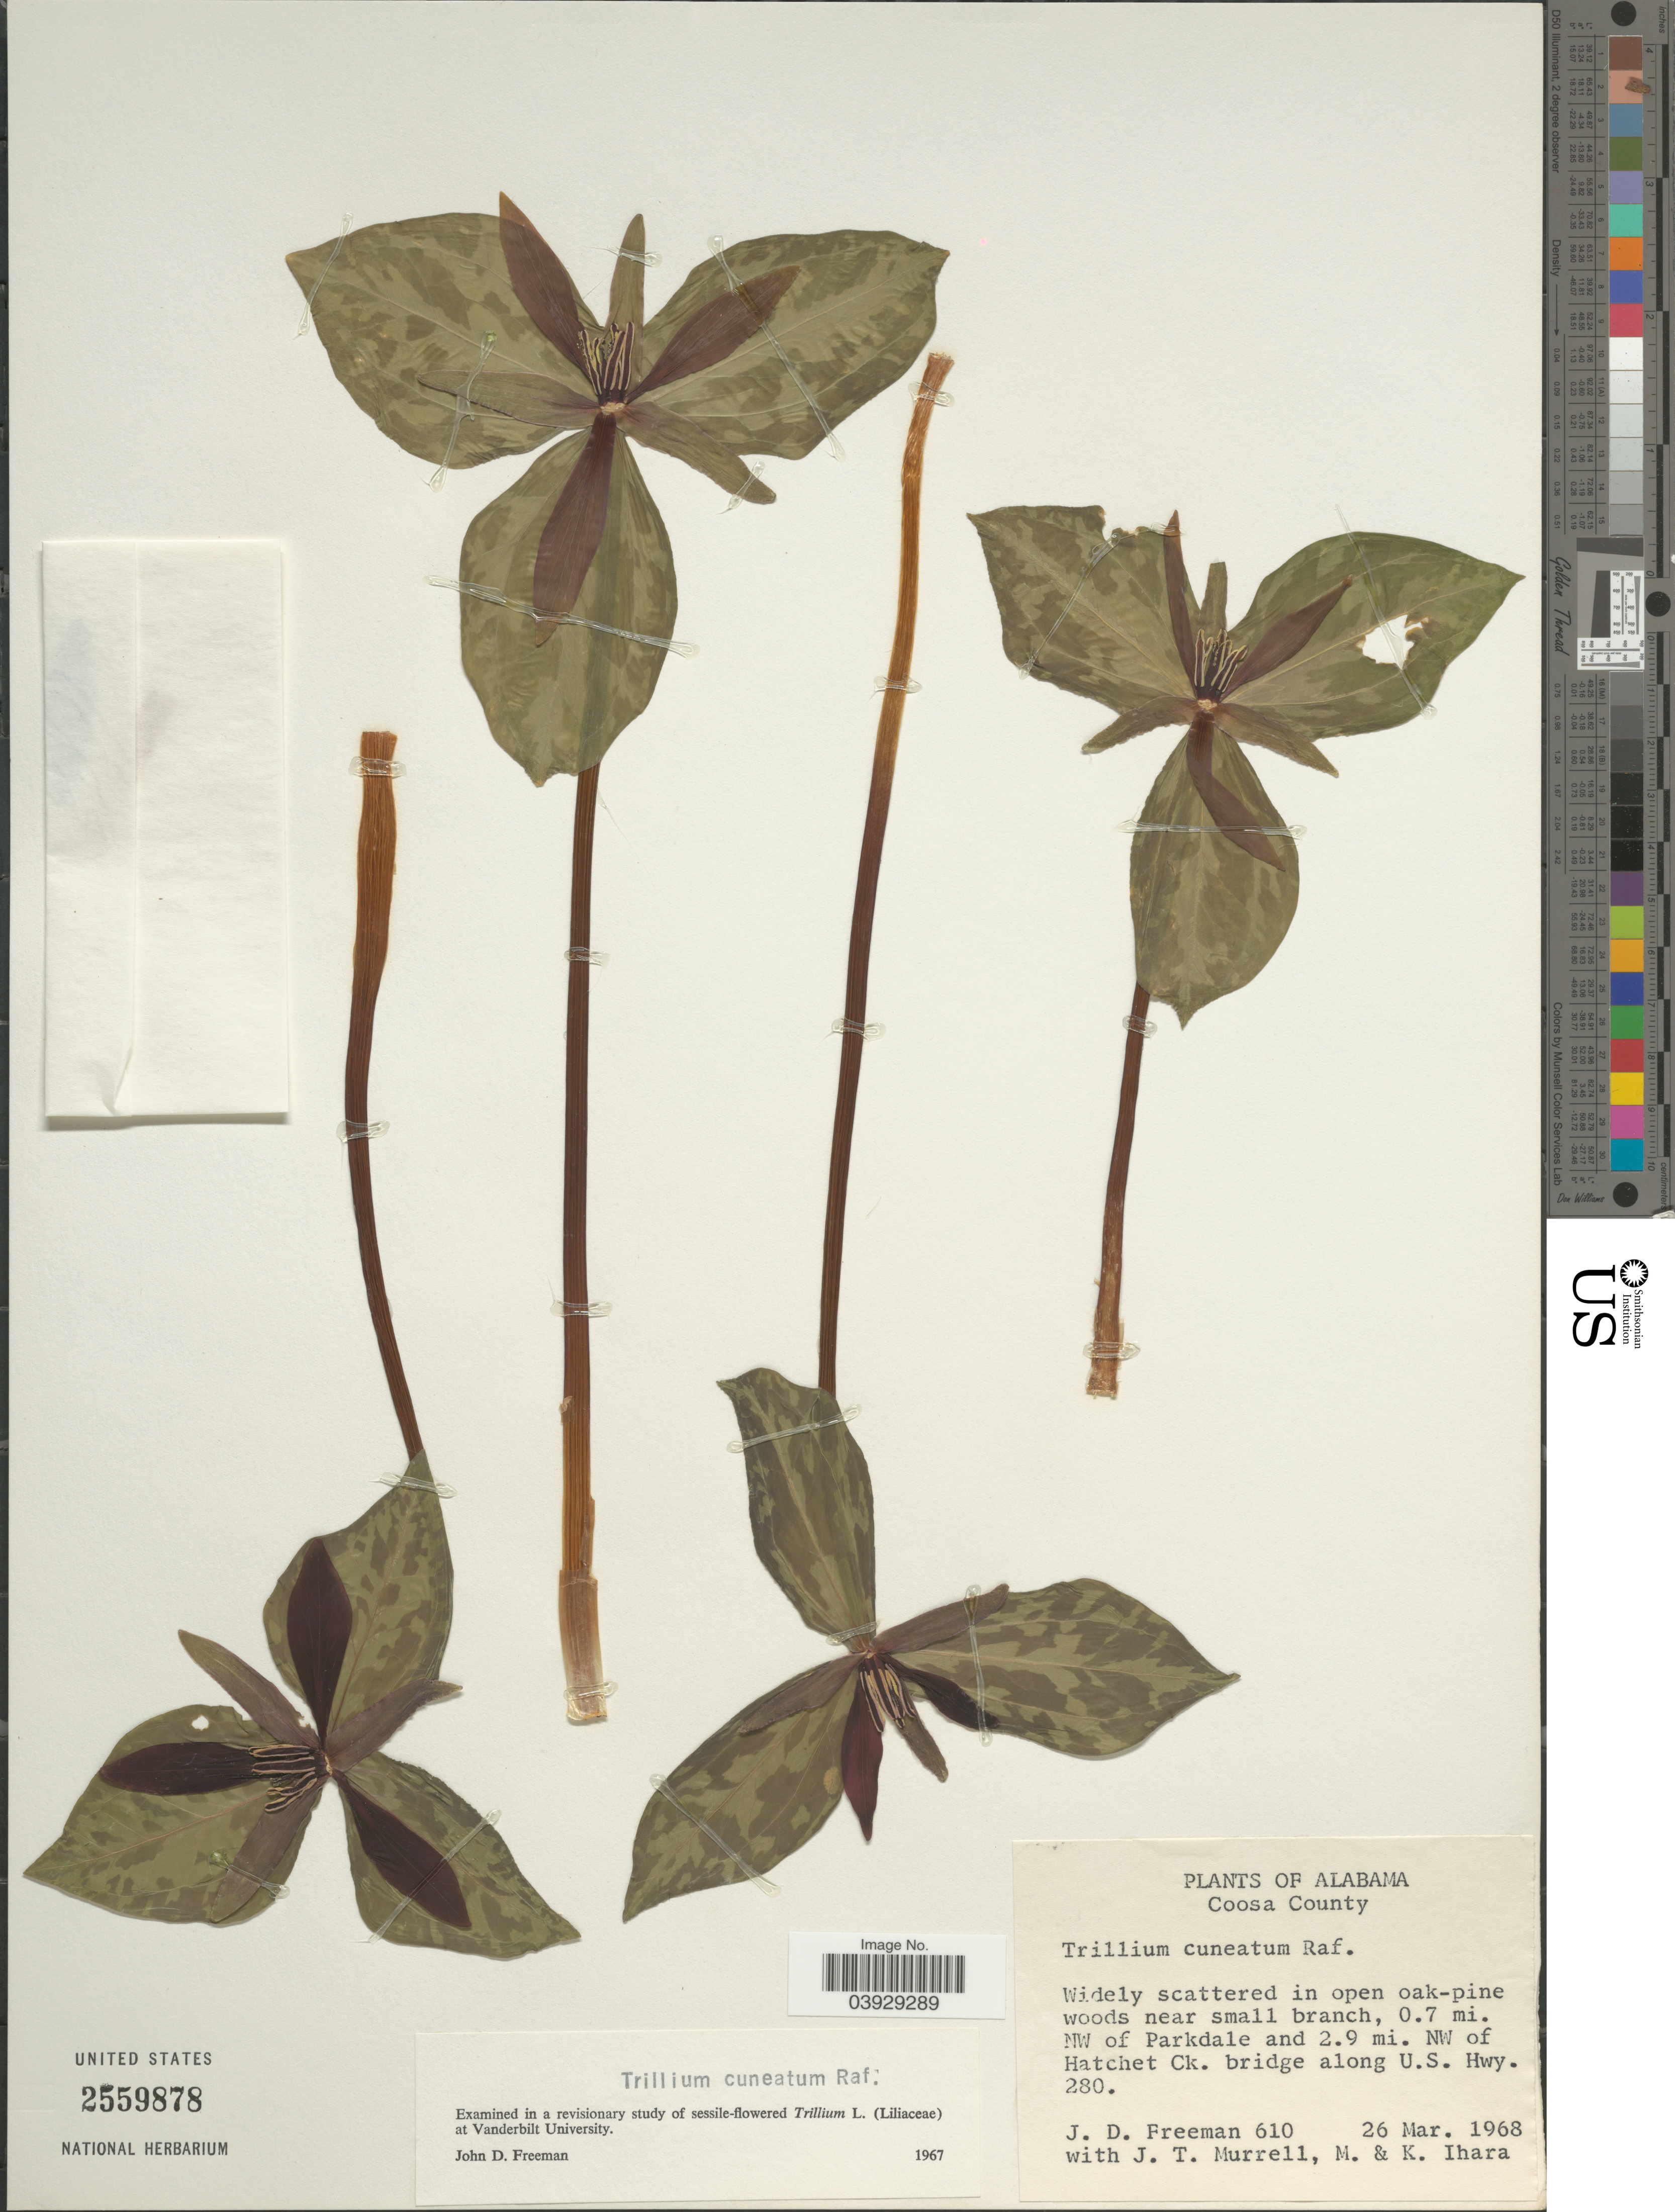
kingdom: Plantae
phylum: Tracheophyta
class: Liliopsida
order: Liliales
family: Melanthiaceae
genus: Trillium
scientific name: Trillium cuneatum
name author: Raf.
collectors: J. Freeman, J. Murrell, M. Ihara & K. Ihara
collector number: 610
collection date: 1968-03-26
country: United States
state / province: Alabama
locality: Coosa County. In open oak-pine woods near small branch, 0.7 mi. NW of Parkdale and 2.9 mi. NW of Hatchet Ck. bridge along U.S. Hwy. 280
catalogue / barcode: US 2559878